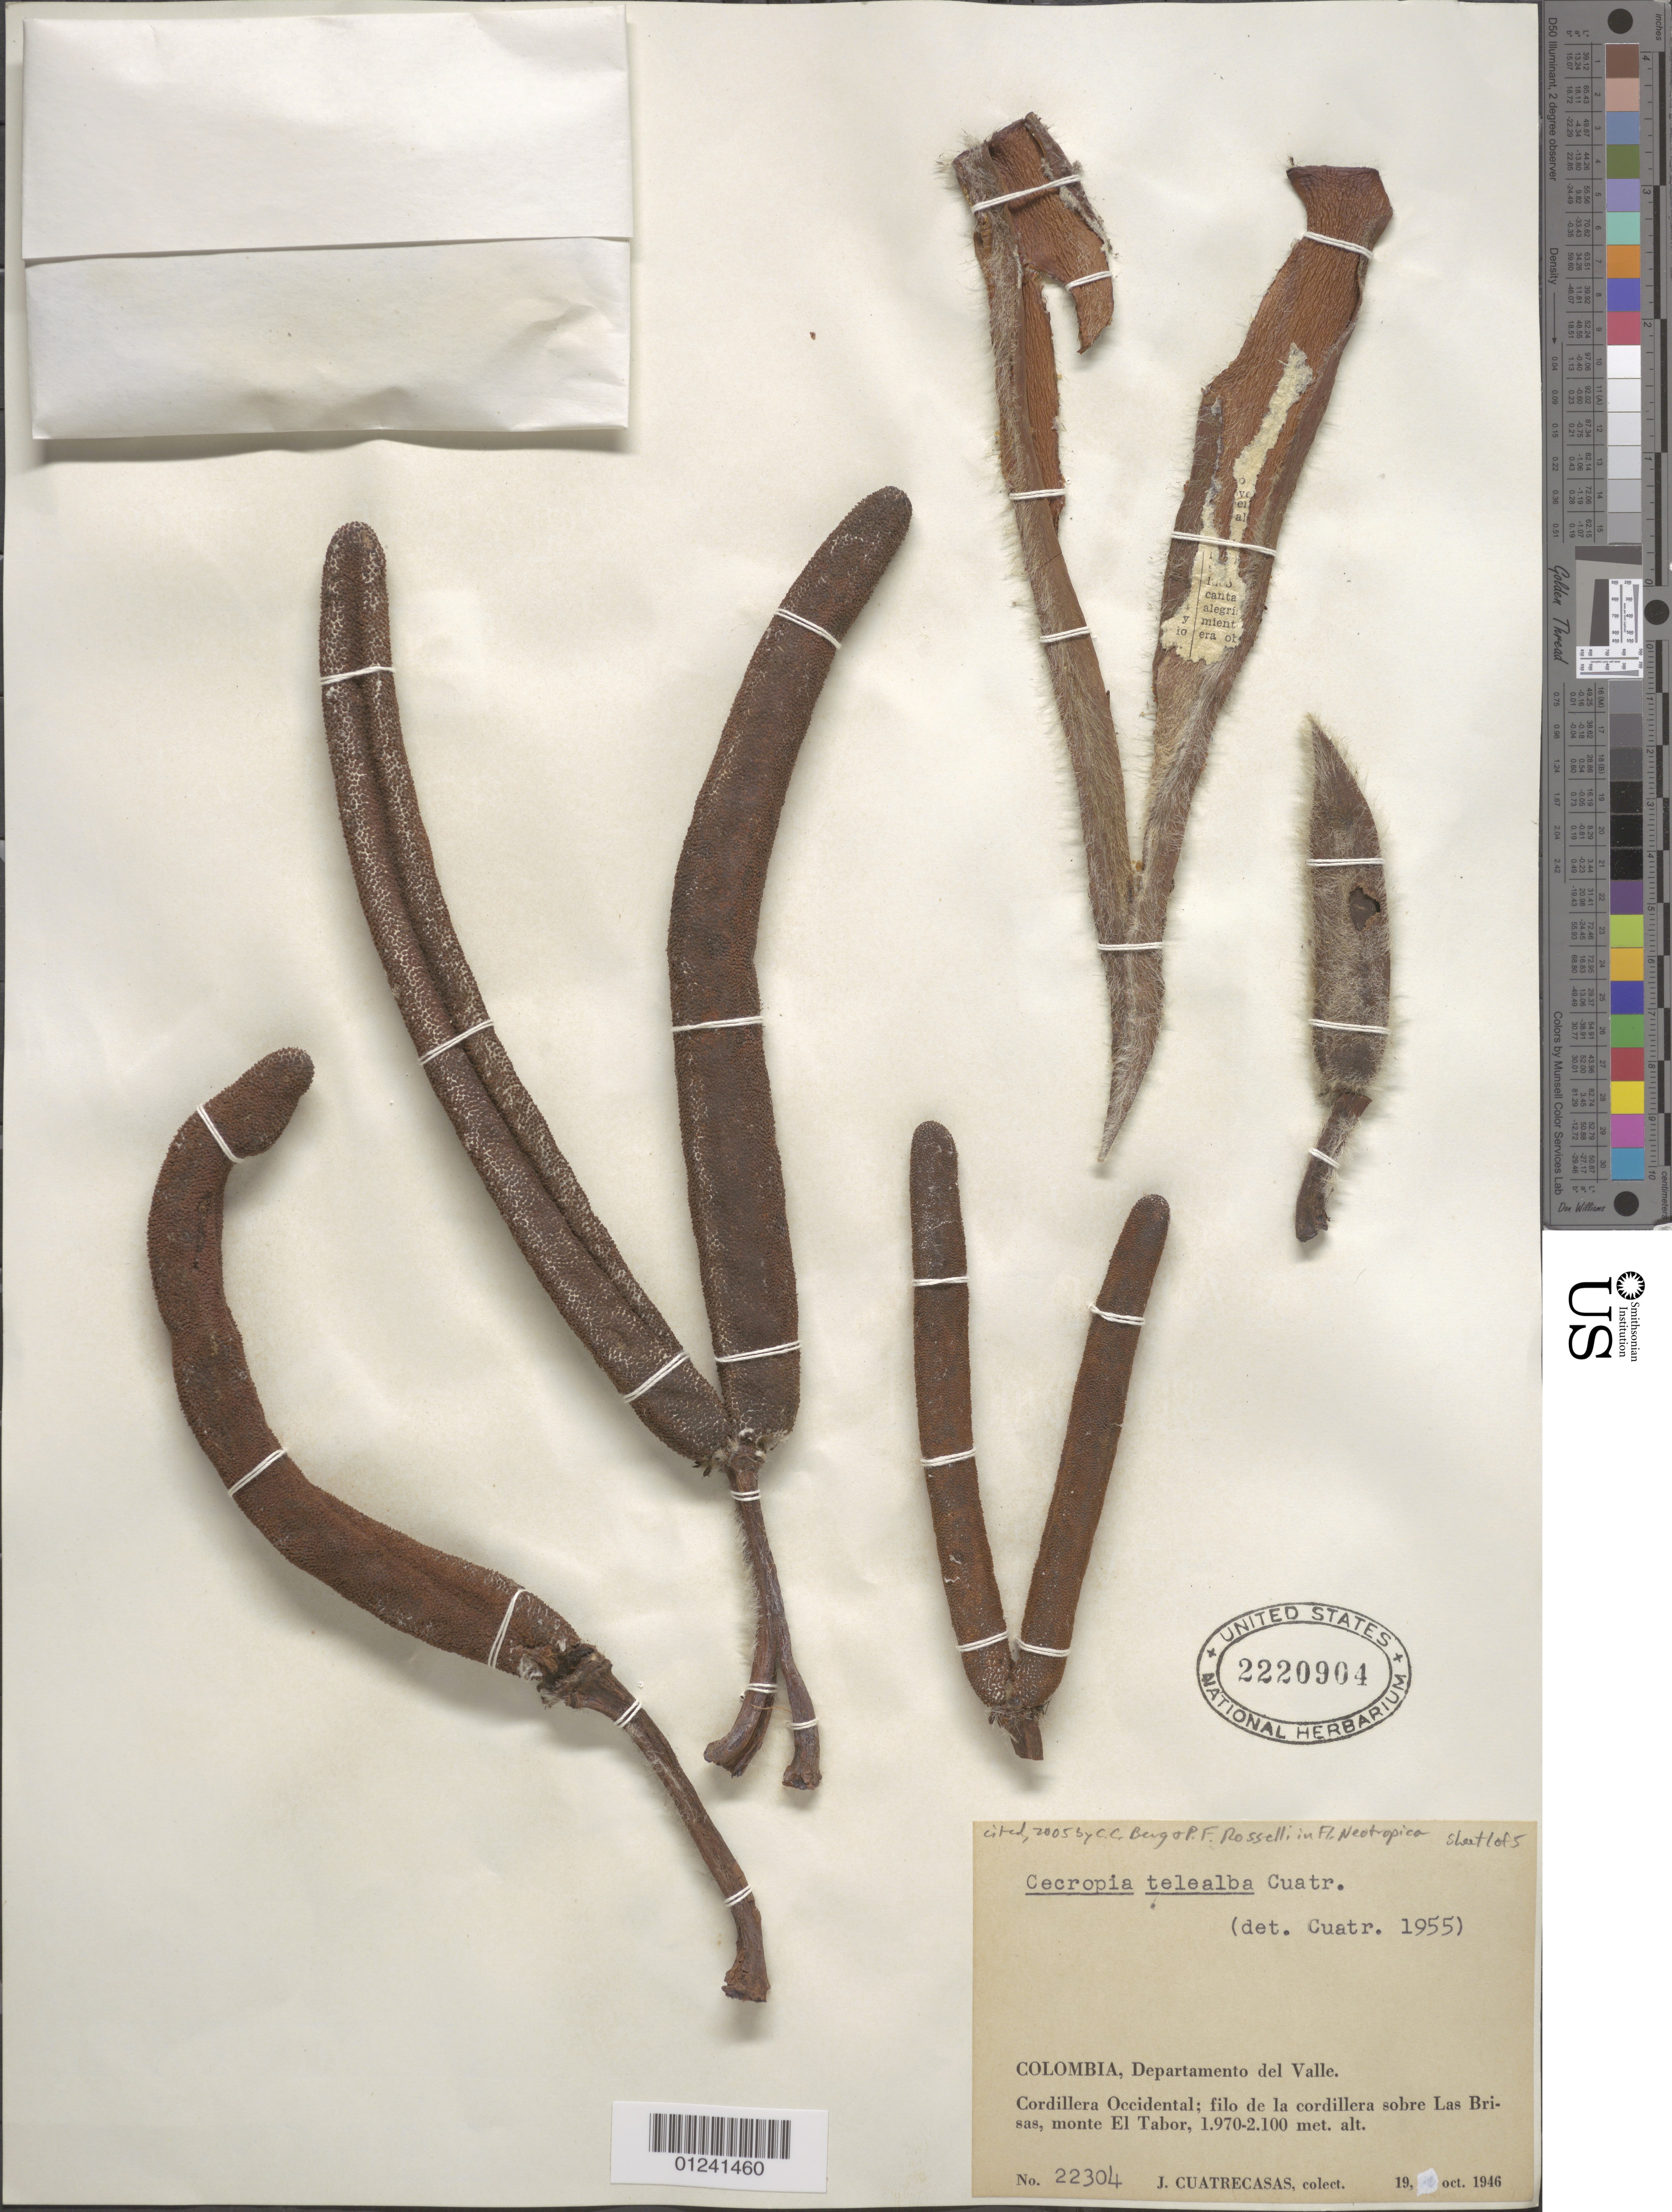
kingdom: Plantae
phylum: Tracheophyta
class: Magnoliopsida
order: Rosales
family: Urticaceae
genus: Cecropia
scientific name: Cecropia telealba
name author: Cuatrec.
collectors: J. Cuatrecasas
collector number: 22304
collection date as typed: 19 Oct 1946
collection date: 1946-10-19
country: Colombia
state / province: Valle del Cauca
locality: Cordillera Occidental, filo de la cordillera sobre Las Brisas, Monte El Tabor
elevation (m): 1970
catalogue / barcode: US 2220904